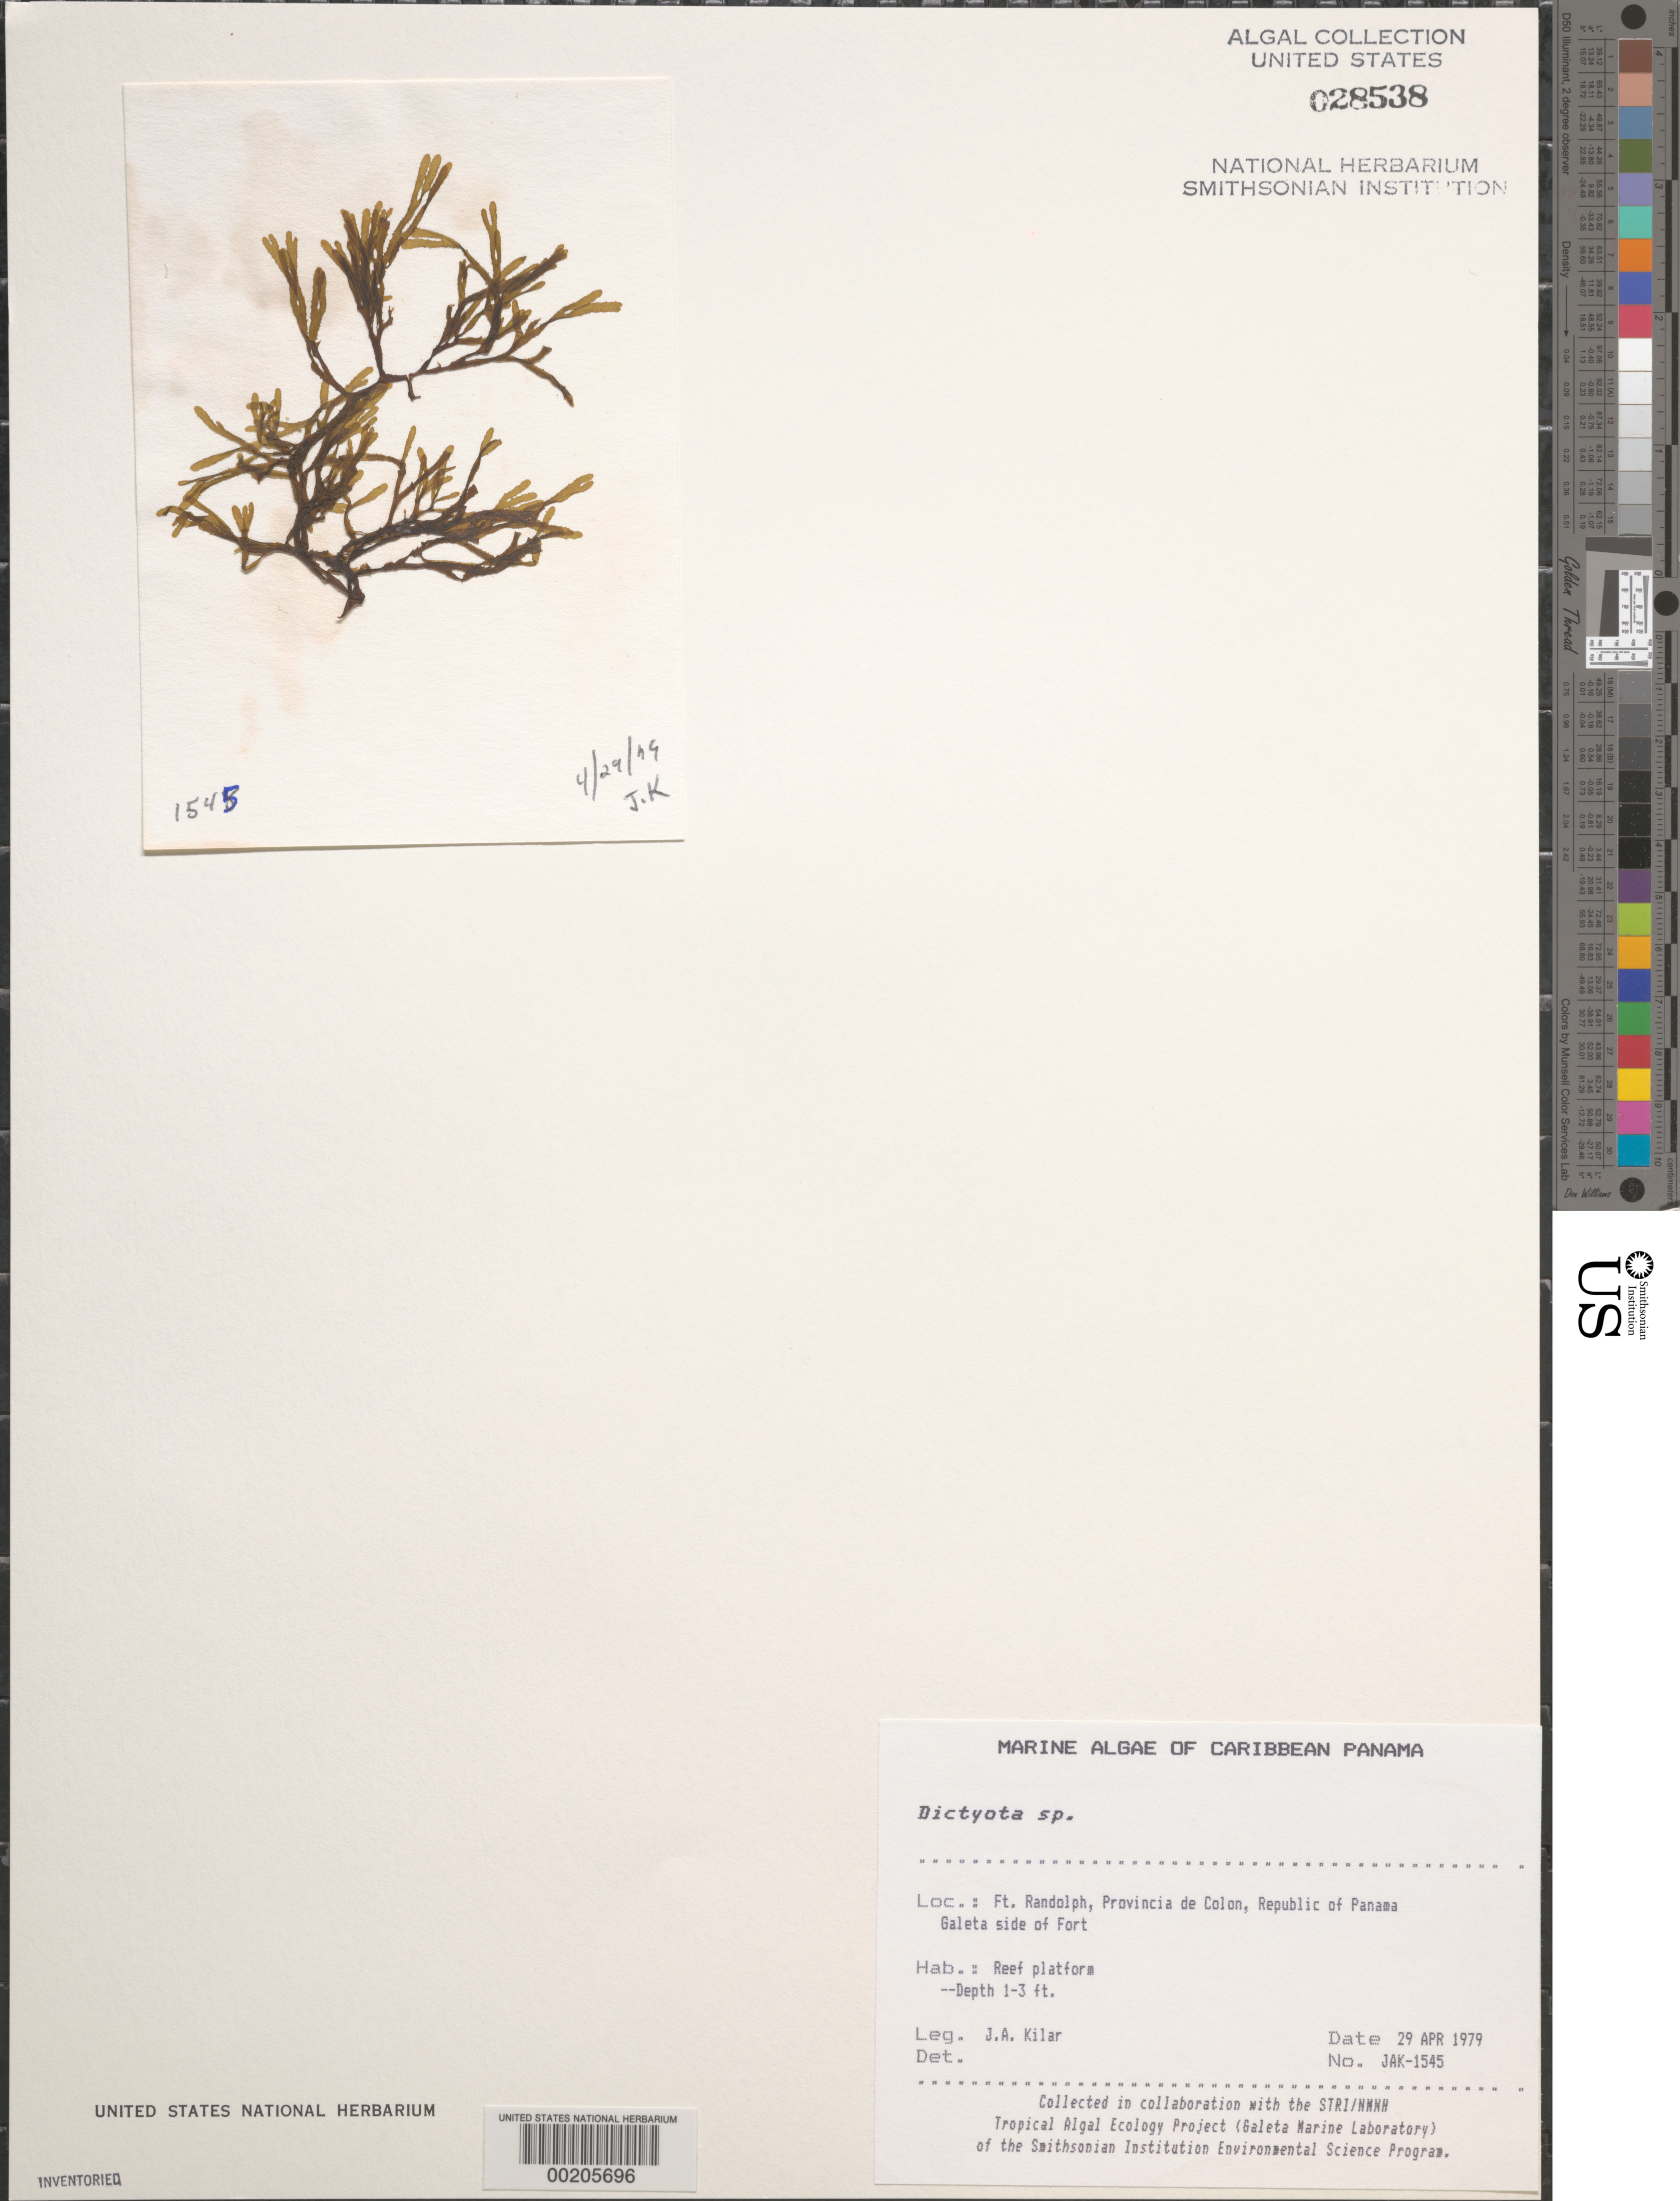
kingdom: Chromista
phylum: Ochrophyta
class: Phaeophyceae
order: Dictyotales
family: Dictyotaceae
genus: Dictyota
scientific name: Dictyota sp.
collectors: J. A. Kilar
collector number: JAK-1545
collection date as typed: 29 Apr 1979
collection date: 1979-04-29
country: Panama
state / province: Colón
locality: Fort Randolph, Galeta side of fort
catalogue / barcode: US 28538